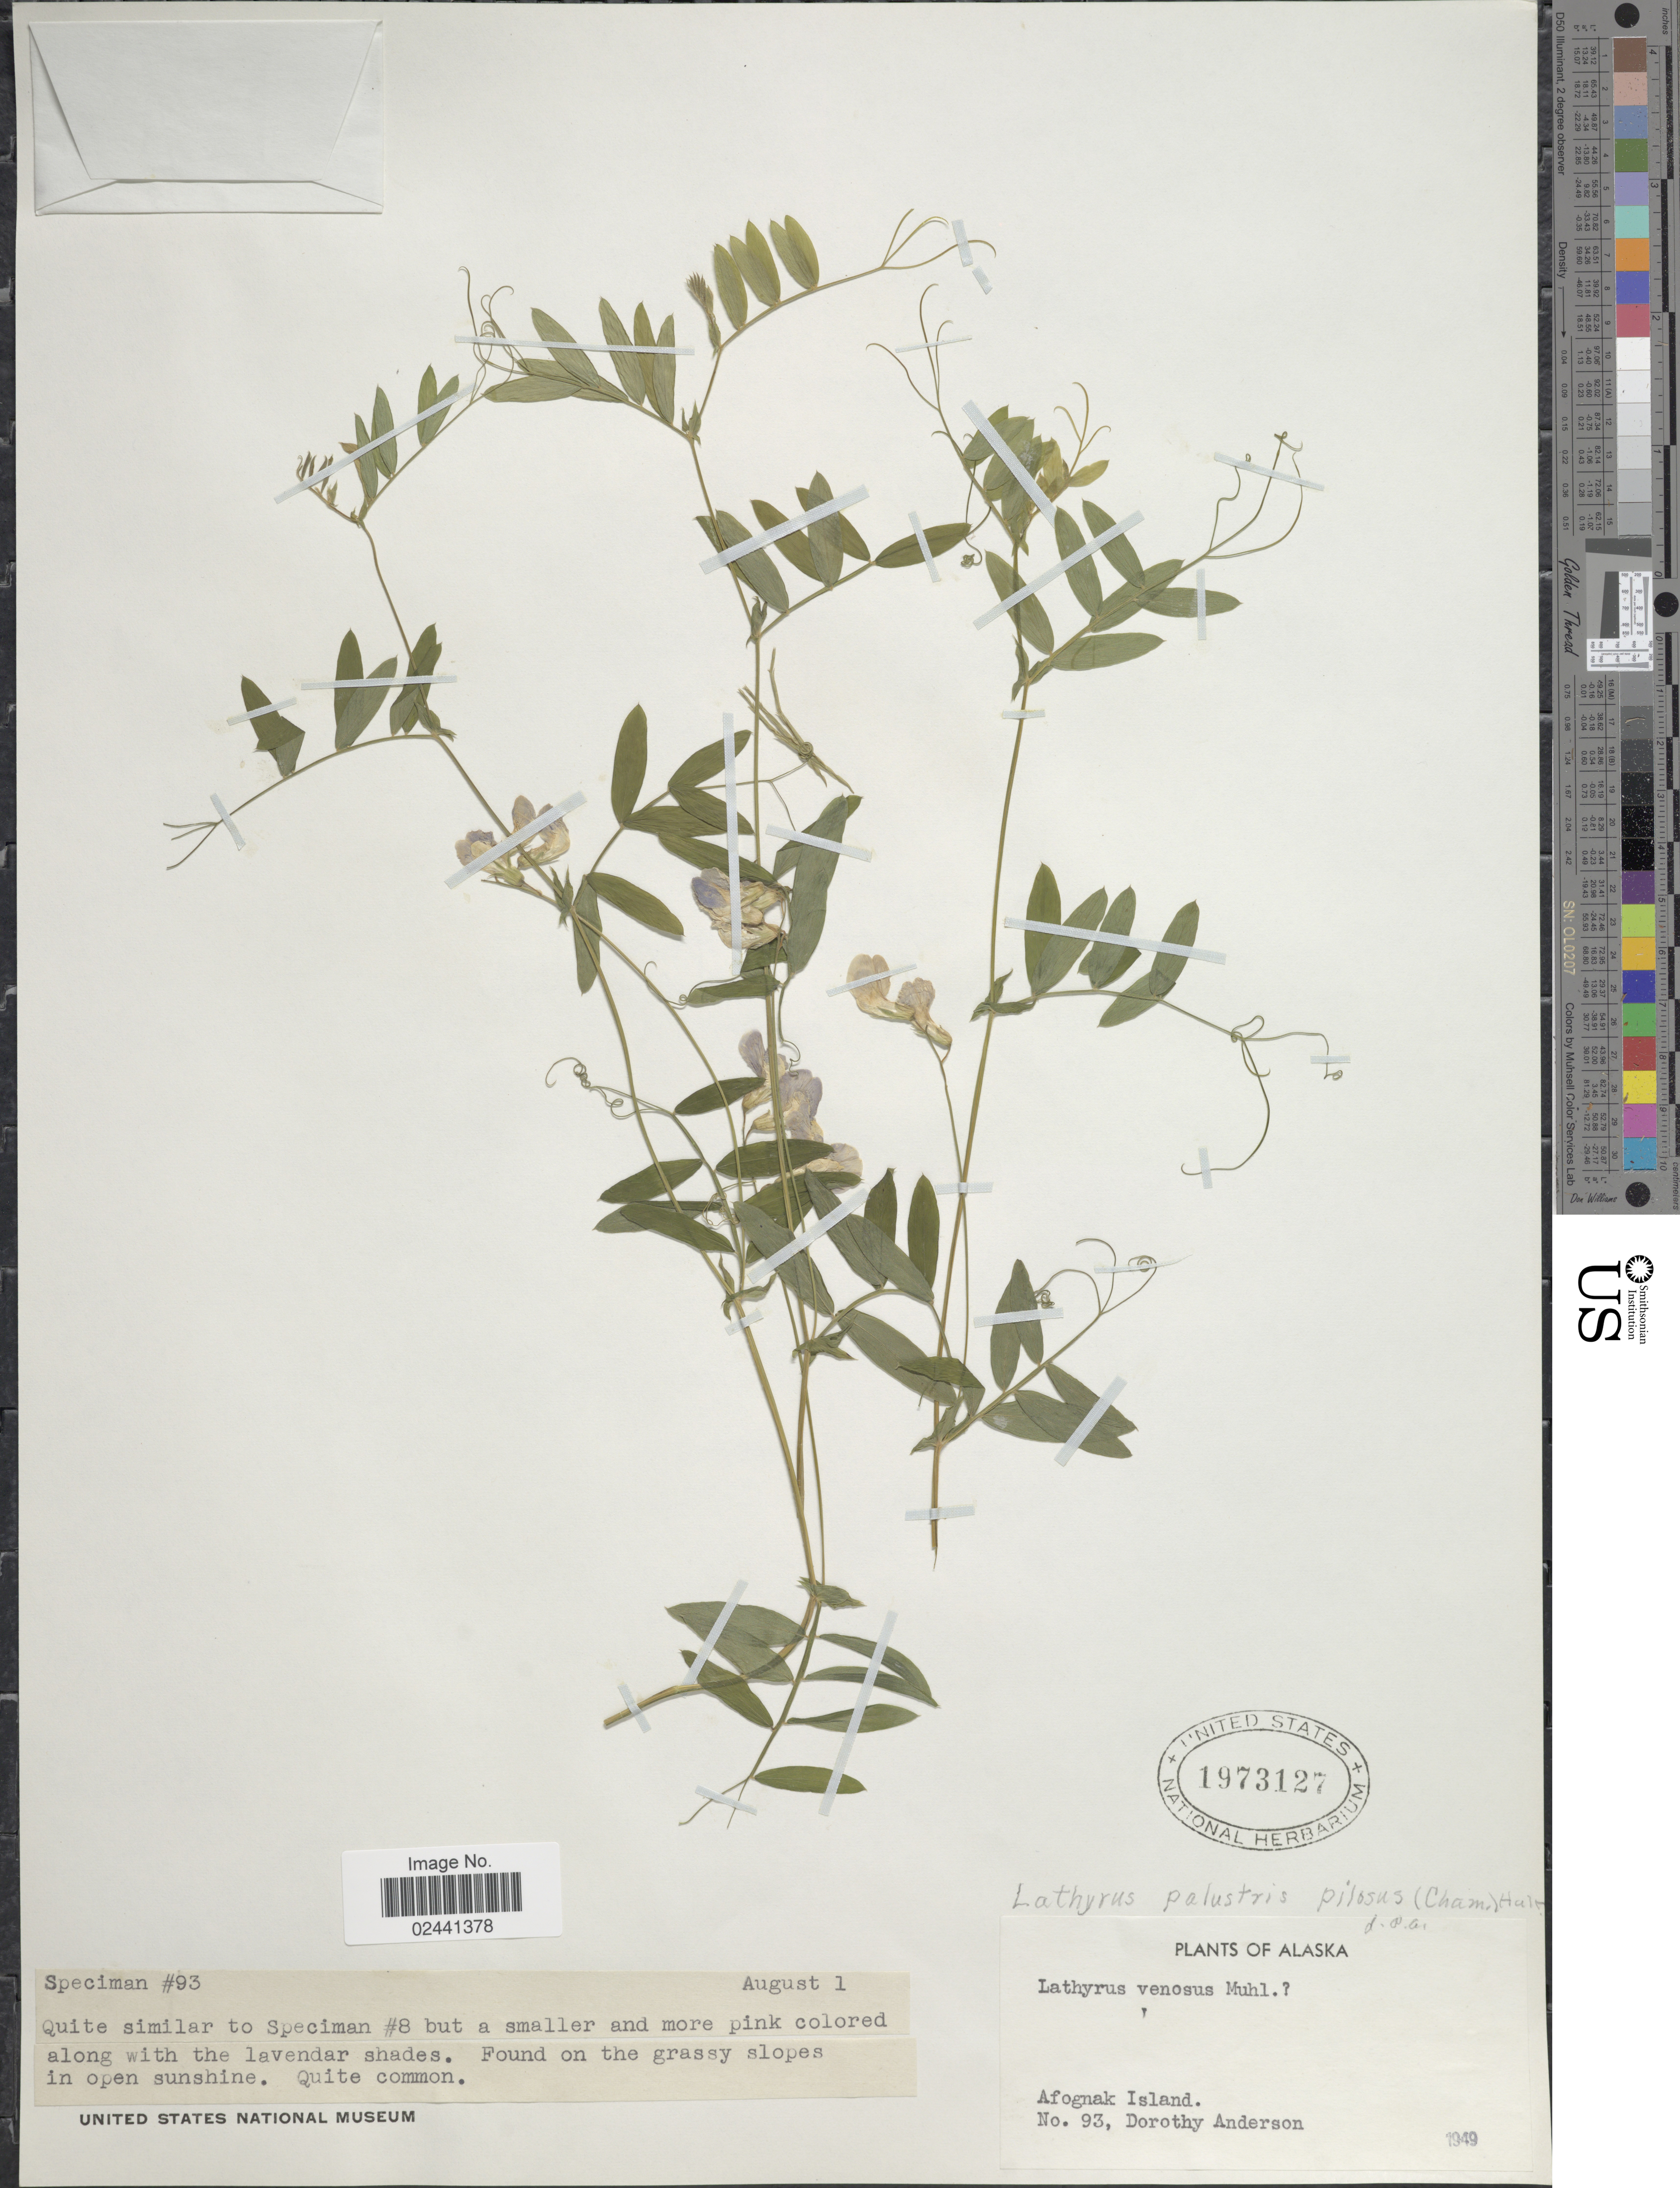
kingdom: Plantae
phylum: Tracheophyta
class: Magnoliopsida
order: Fabales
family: Fabaceae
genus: Lathyrus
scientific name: Lathyrus palustris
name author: L.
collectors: D. Anderson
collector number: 93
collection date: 1949-08-01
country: United States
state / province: Alaska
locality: Afognak Island, along with the lavender shades. Found on the grassy slopes in open sunshine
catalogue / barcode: US 1973127